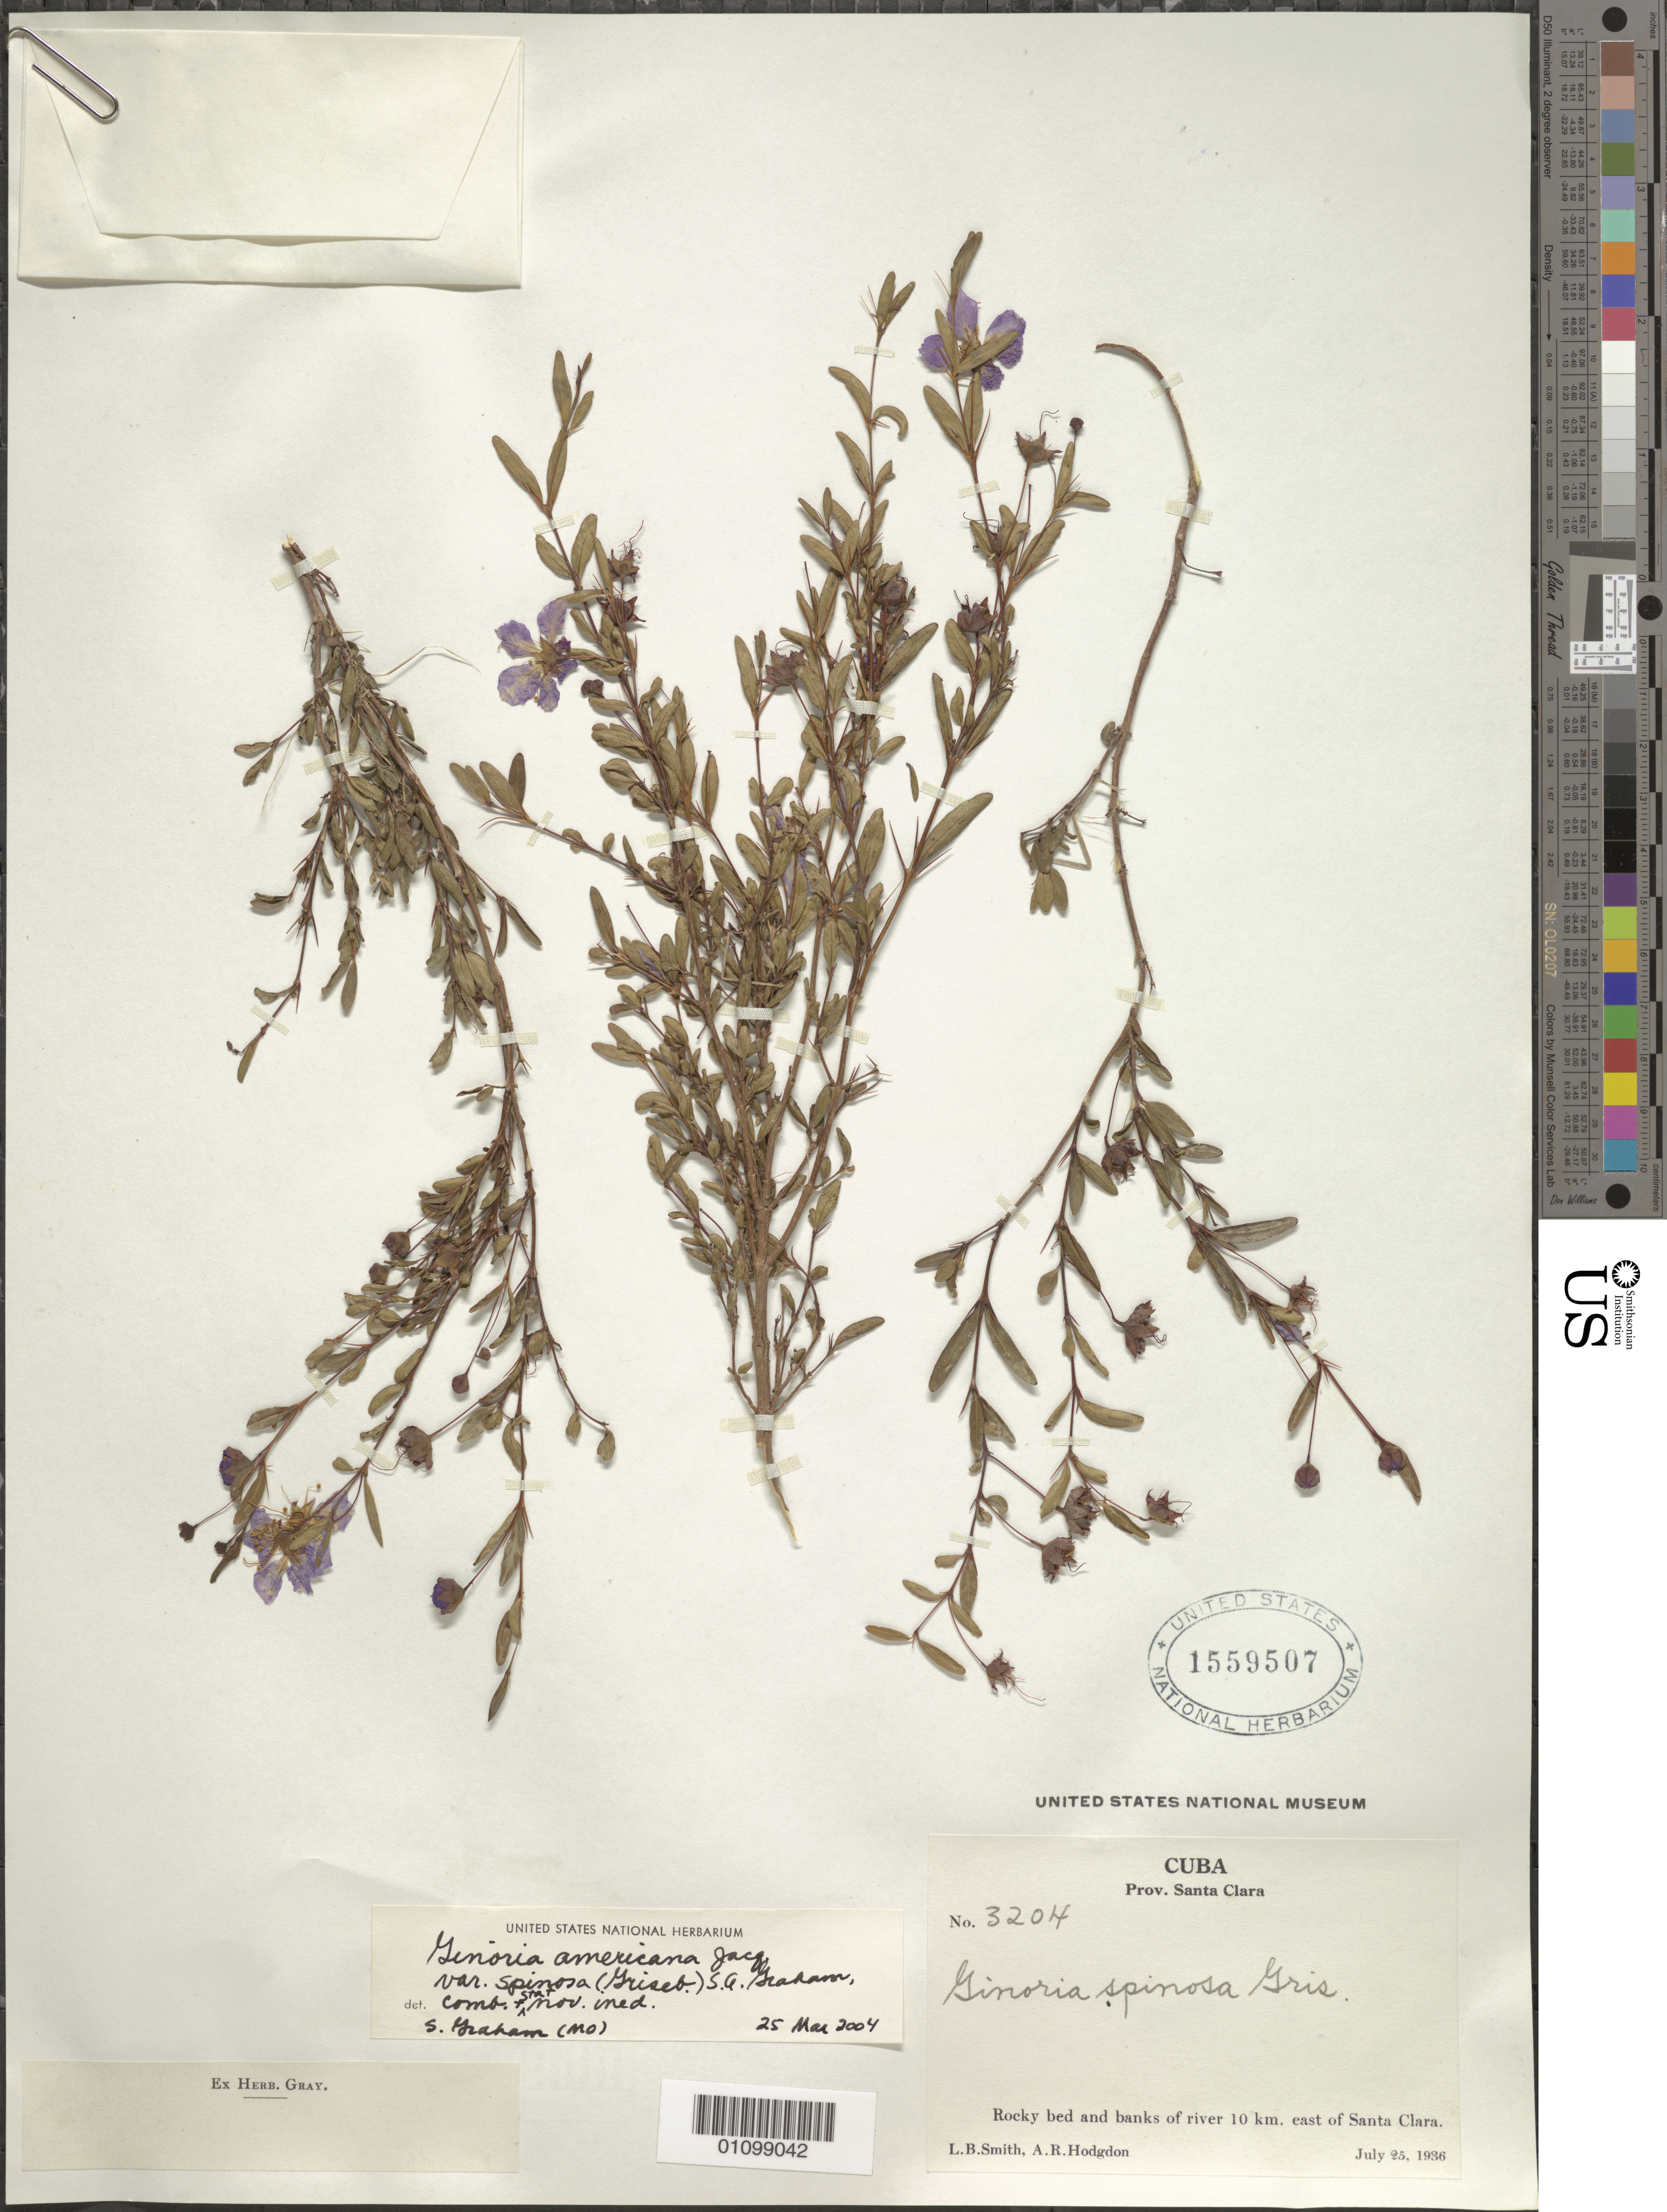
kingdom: Plantae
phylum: Tracheophyta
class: Magnoliopsida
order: Myrtales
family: Lythraceae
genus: Ginoria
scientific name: Ginoria spinosa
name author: Griseb.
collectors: L. Smith & A. R. Hodgdon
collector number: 3204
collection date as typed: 25 Jul 1936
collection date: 1936-07-25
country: Cuba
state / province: Villa Clara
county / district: Santa Clara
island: Cuba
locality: Rocky bed and banks of river 10 km E of Santa Clara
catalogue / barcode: US 1559507